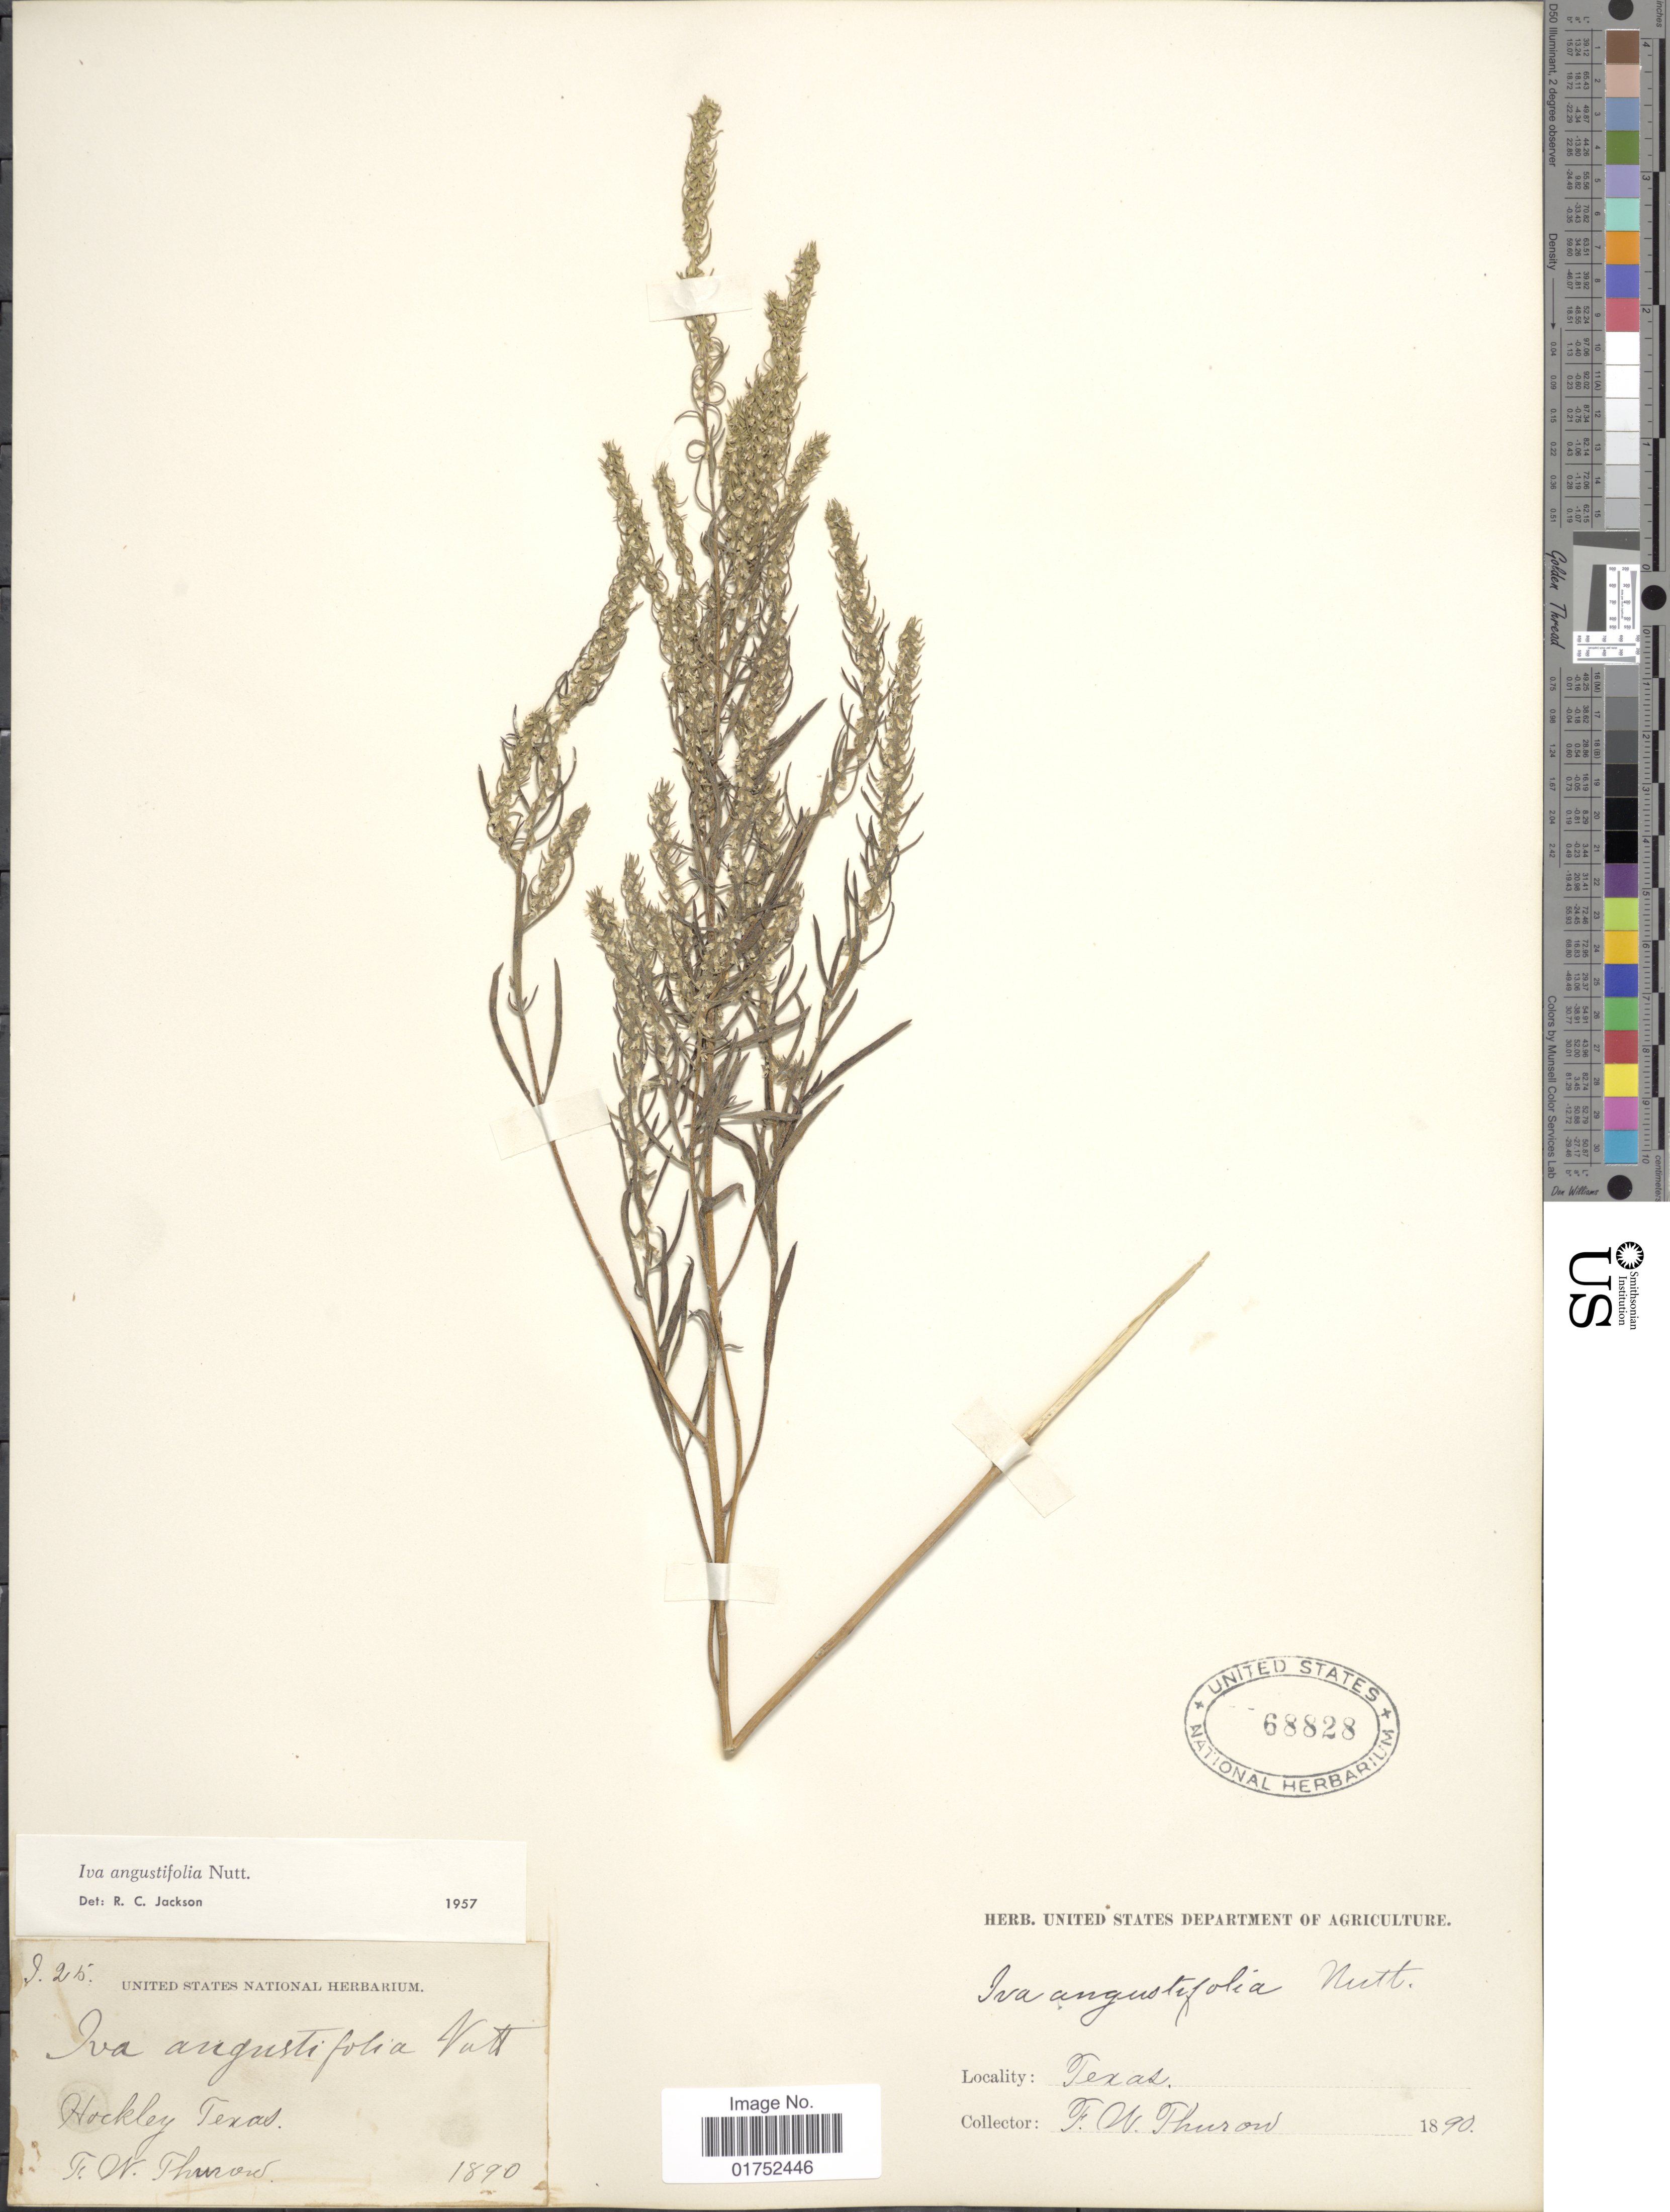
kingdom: Plantae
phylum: Tracheophyta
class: Magnoliopsida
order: Asterales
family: Asteraceae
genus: Iva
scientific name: Iva angustifolia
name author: Nutt.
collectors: F. W. Thurow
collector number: I25*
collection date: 1890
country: United States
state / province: Texas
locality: Hockley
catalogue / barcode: US 68828